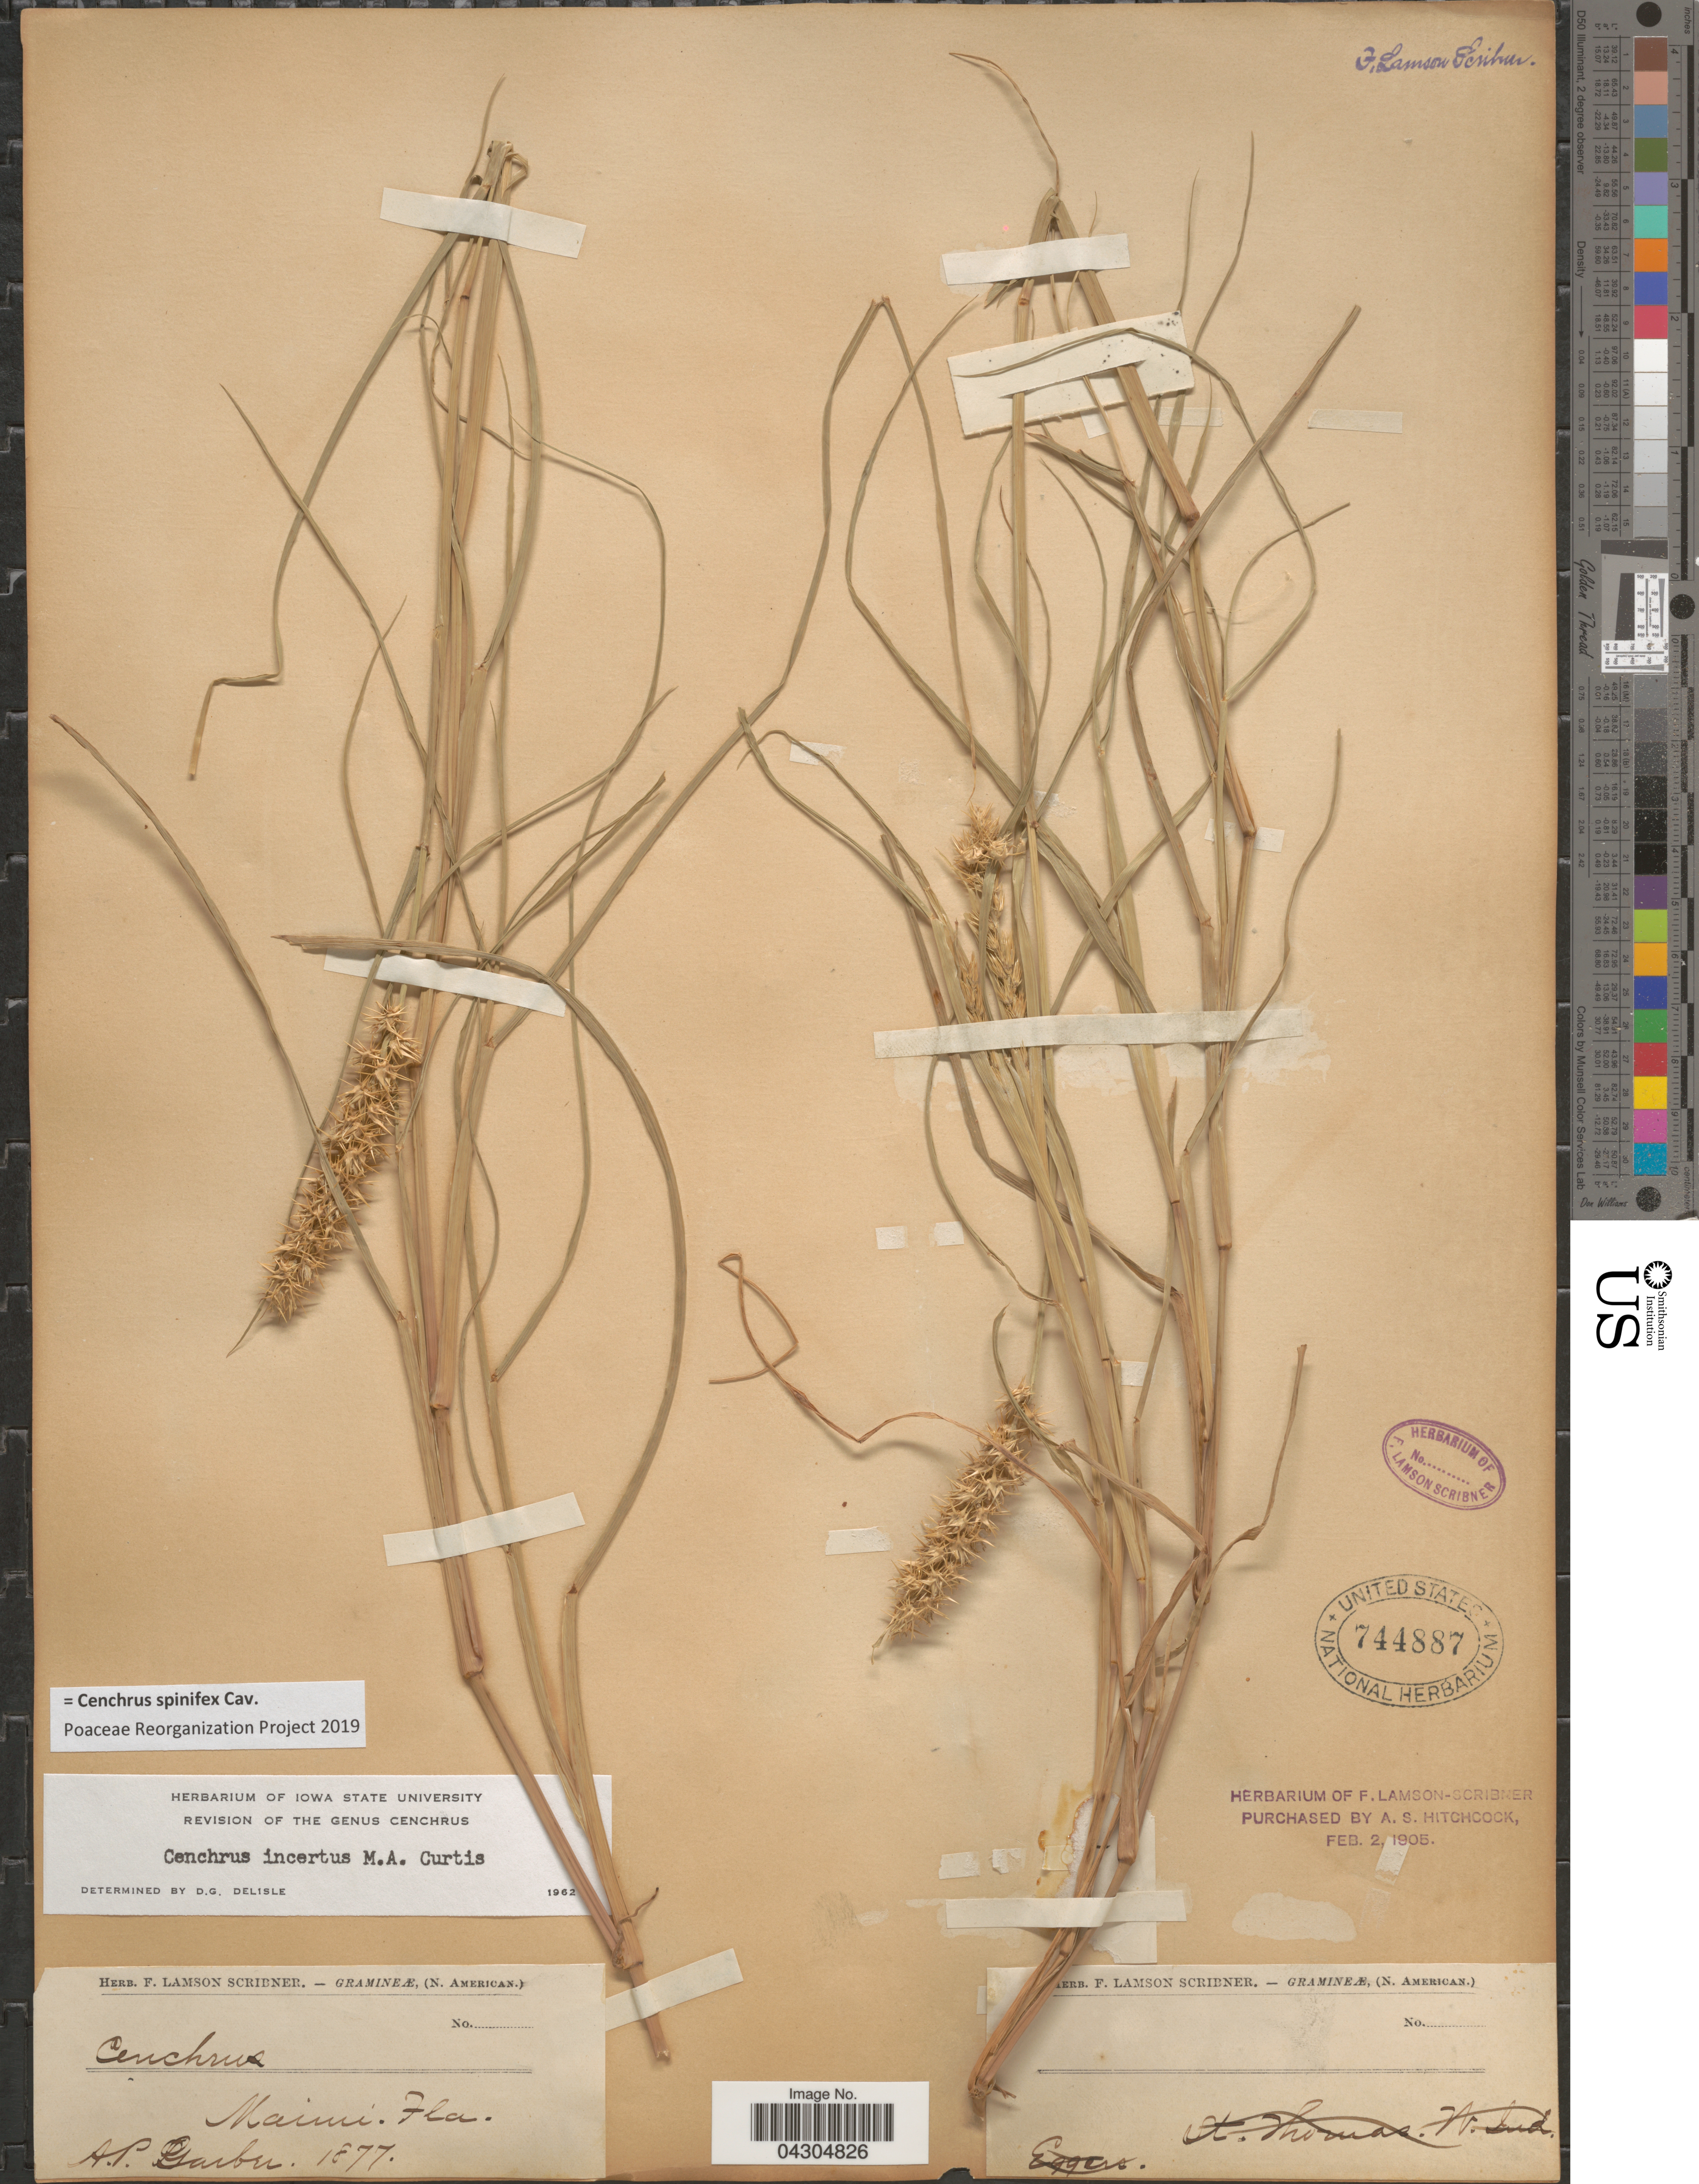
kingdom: Plantae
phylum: Tracheophyta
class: Liliopsida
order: Poales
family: Poaceae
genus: Cenchrus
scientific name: Cenchrus spinifex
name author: Cav.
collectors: A. P. Garber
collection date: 1877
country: United States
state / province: Florida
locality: Maimi.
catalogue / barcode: US 744887